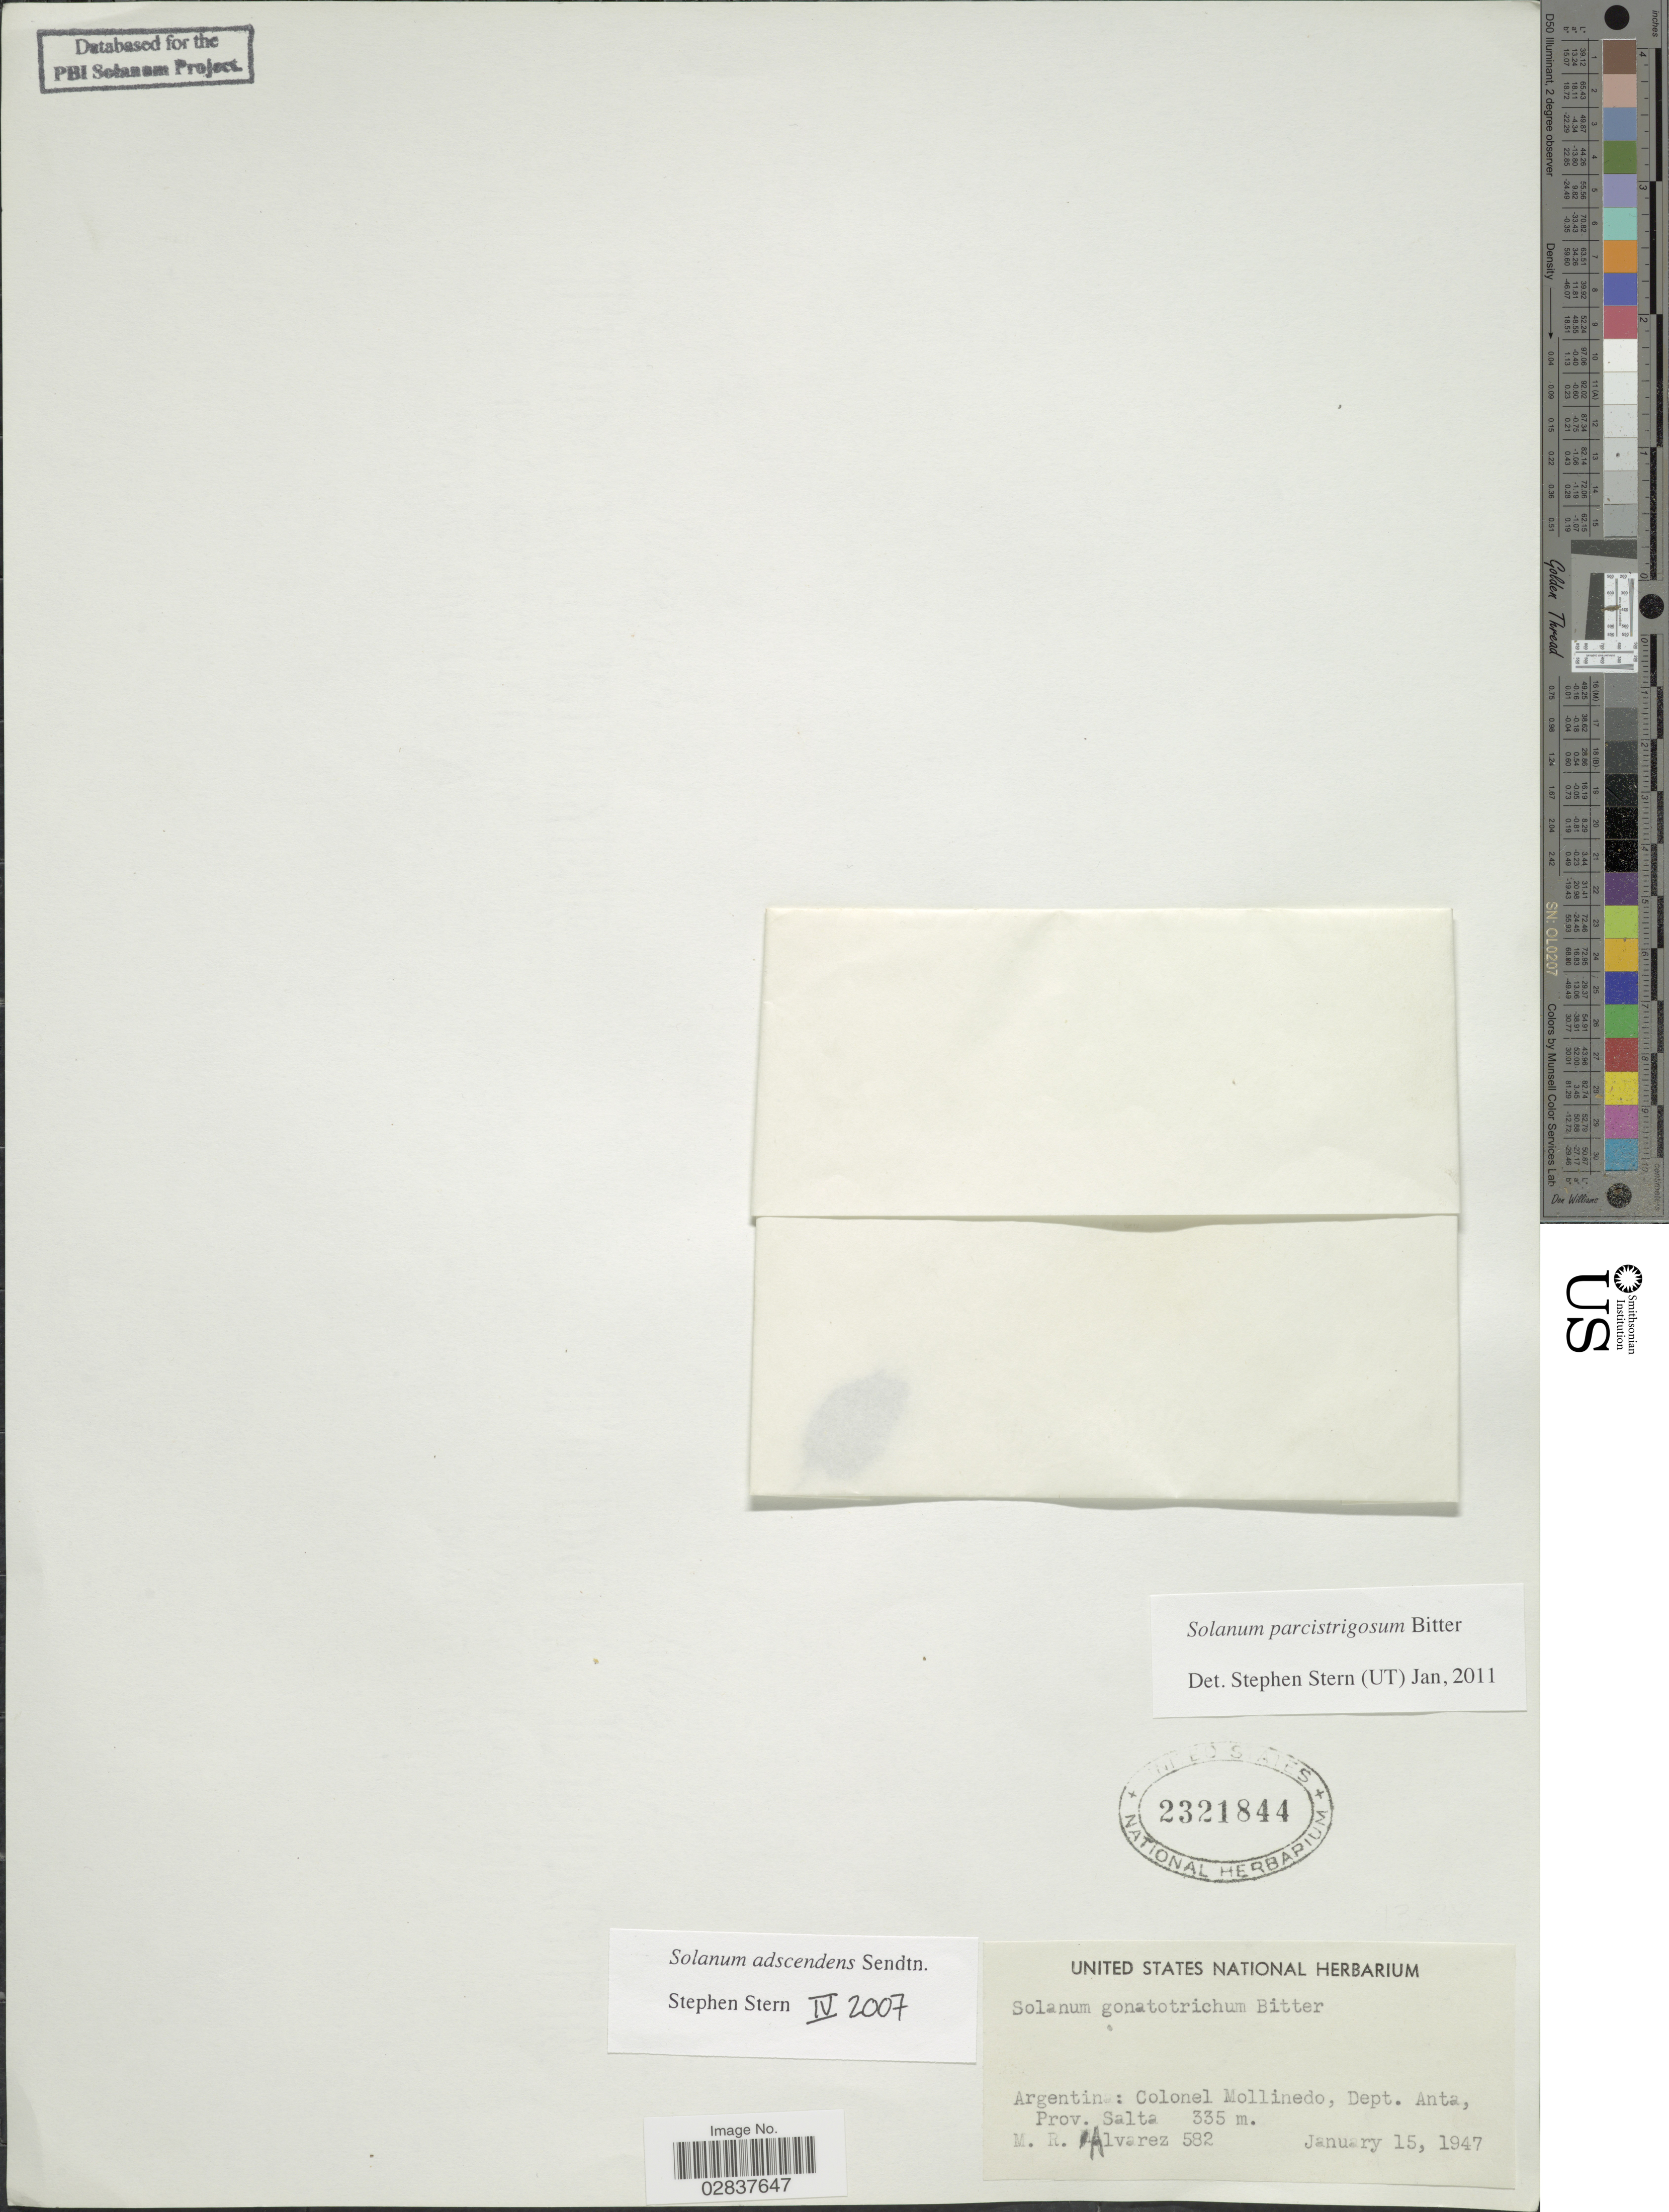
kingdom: Plantae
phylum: Tracheophyta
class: Magnoliopsida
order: Solanales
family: Solanaceae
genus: Solanum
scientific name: Solanum parcistrigosum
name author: Bitter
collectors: M. Alvarez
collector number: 582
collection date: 1947-01-15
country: Argentina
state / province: Salta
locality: Colonel Mollinedo, Dept. Anta.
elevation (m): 335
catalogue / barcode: US 2321844